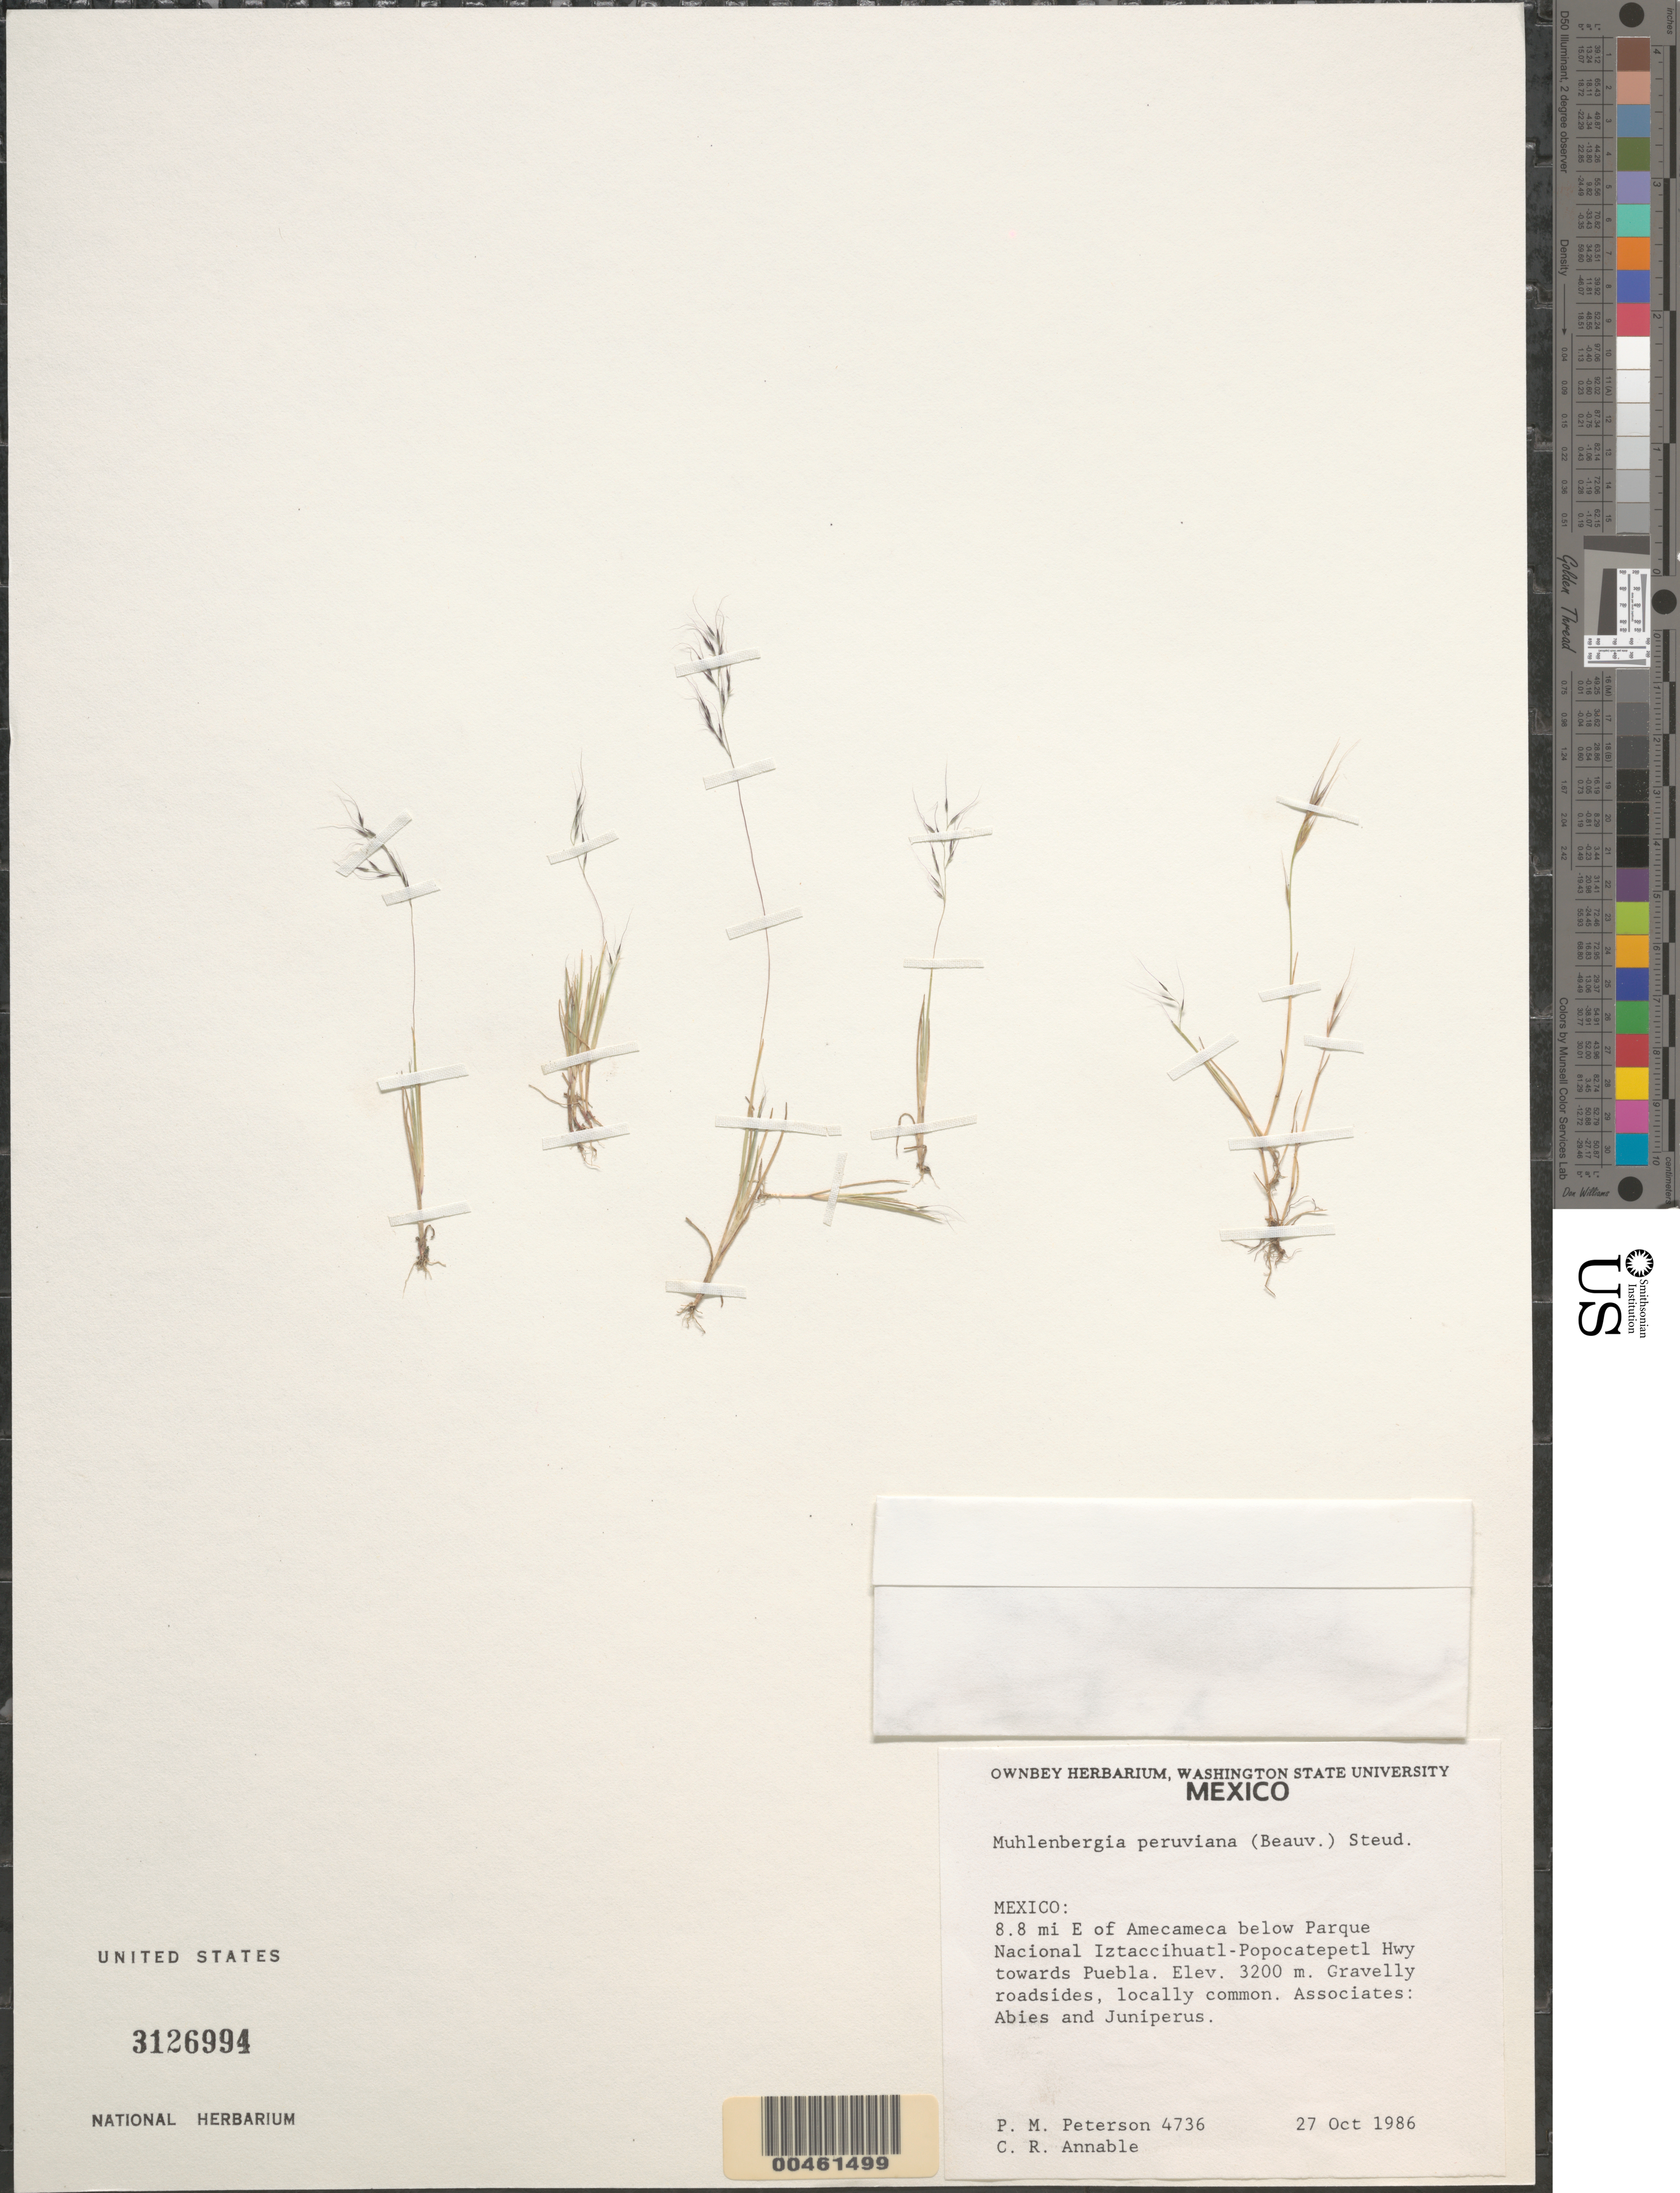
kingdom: Plantae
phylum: Tracheophyta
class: Liliopsida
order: Poales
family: Poaceae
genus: Muhlenbergia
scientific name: Muhlenbergia peruviana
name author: (P. Beauv.) Steud.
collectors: P. M. Peterson & C. R. Annable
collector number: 04736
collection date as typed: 27 Oct 1986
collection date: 1986-10-27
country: Mexico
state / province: México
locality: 8.8 miles E of Amecameca below Parque Nacional Iztaccihuatl - Popocatepetl on Hwy towards Puebla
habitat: Gravelly roadsides, associated with Abies and Juniperus.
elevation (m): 3200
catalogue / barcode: US 3126994